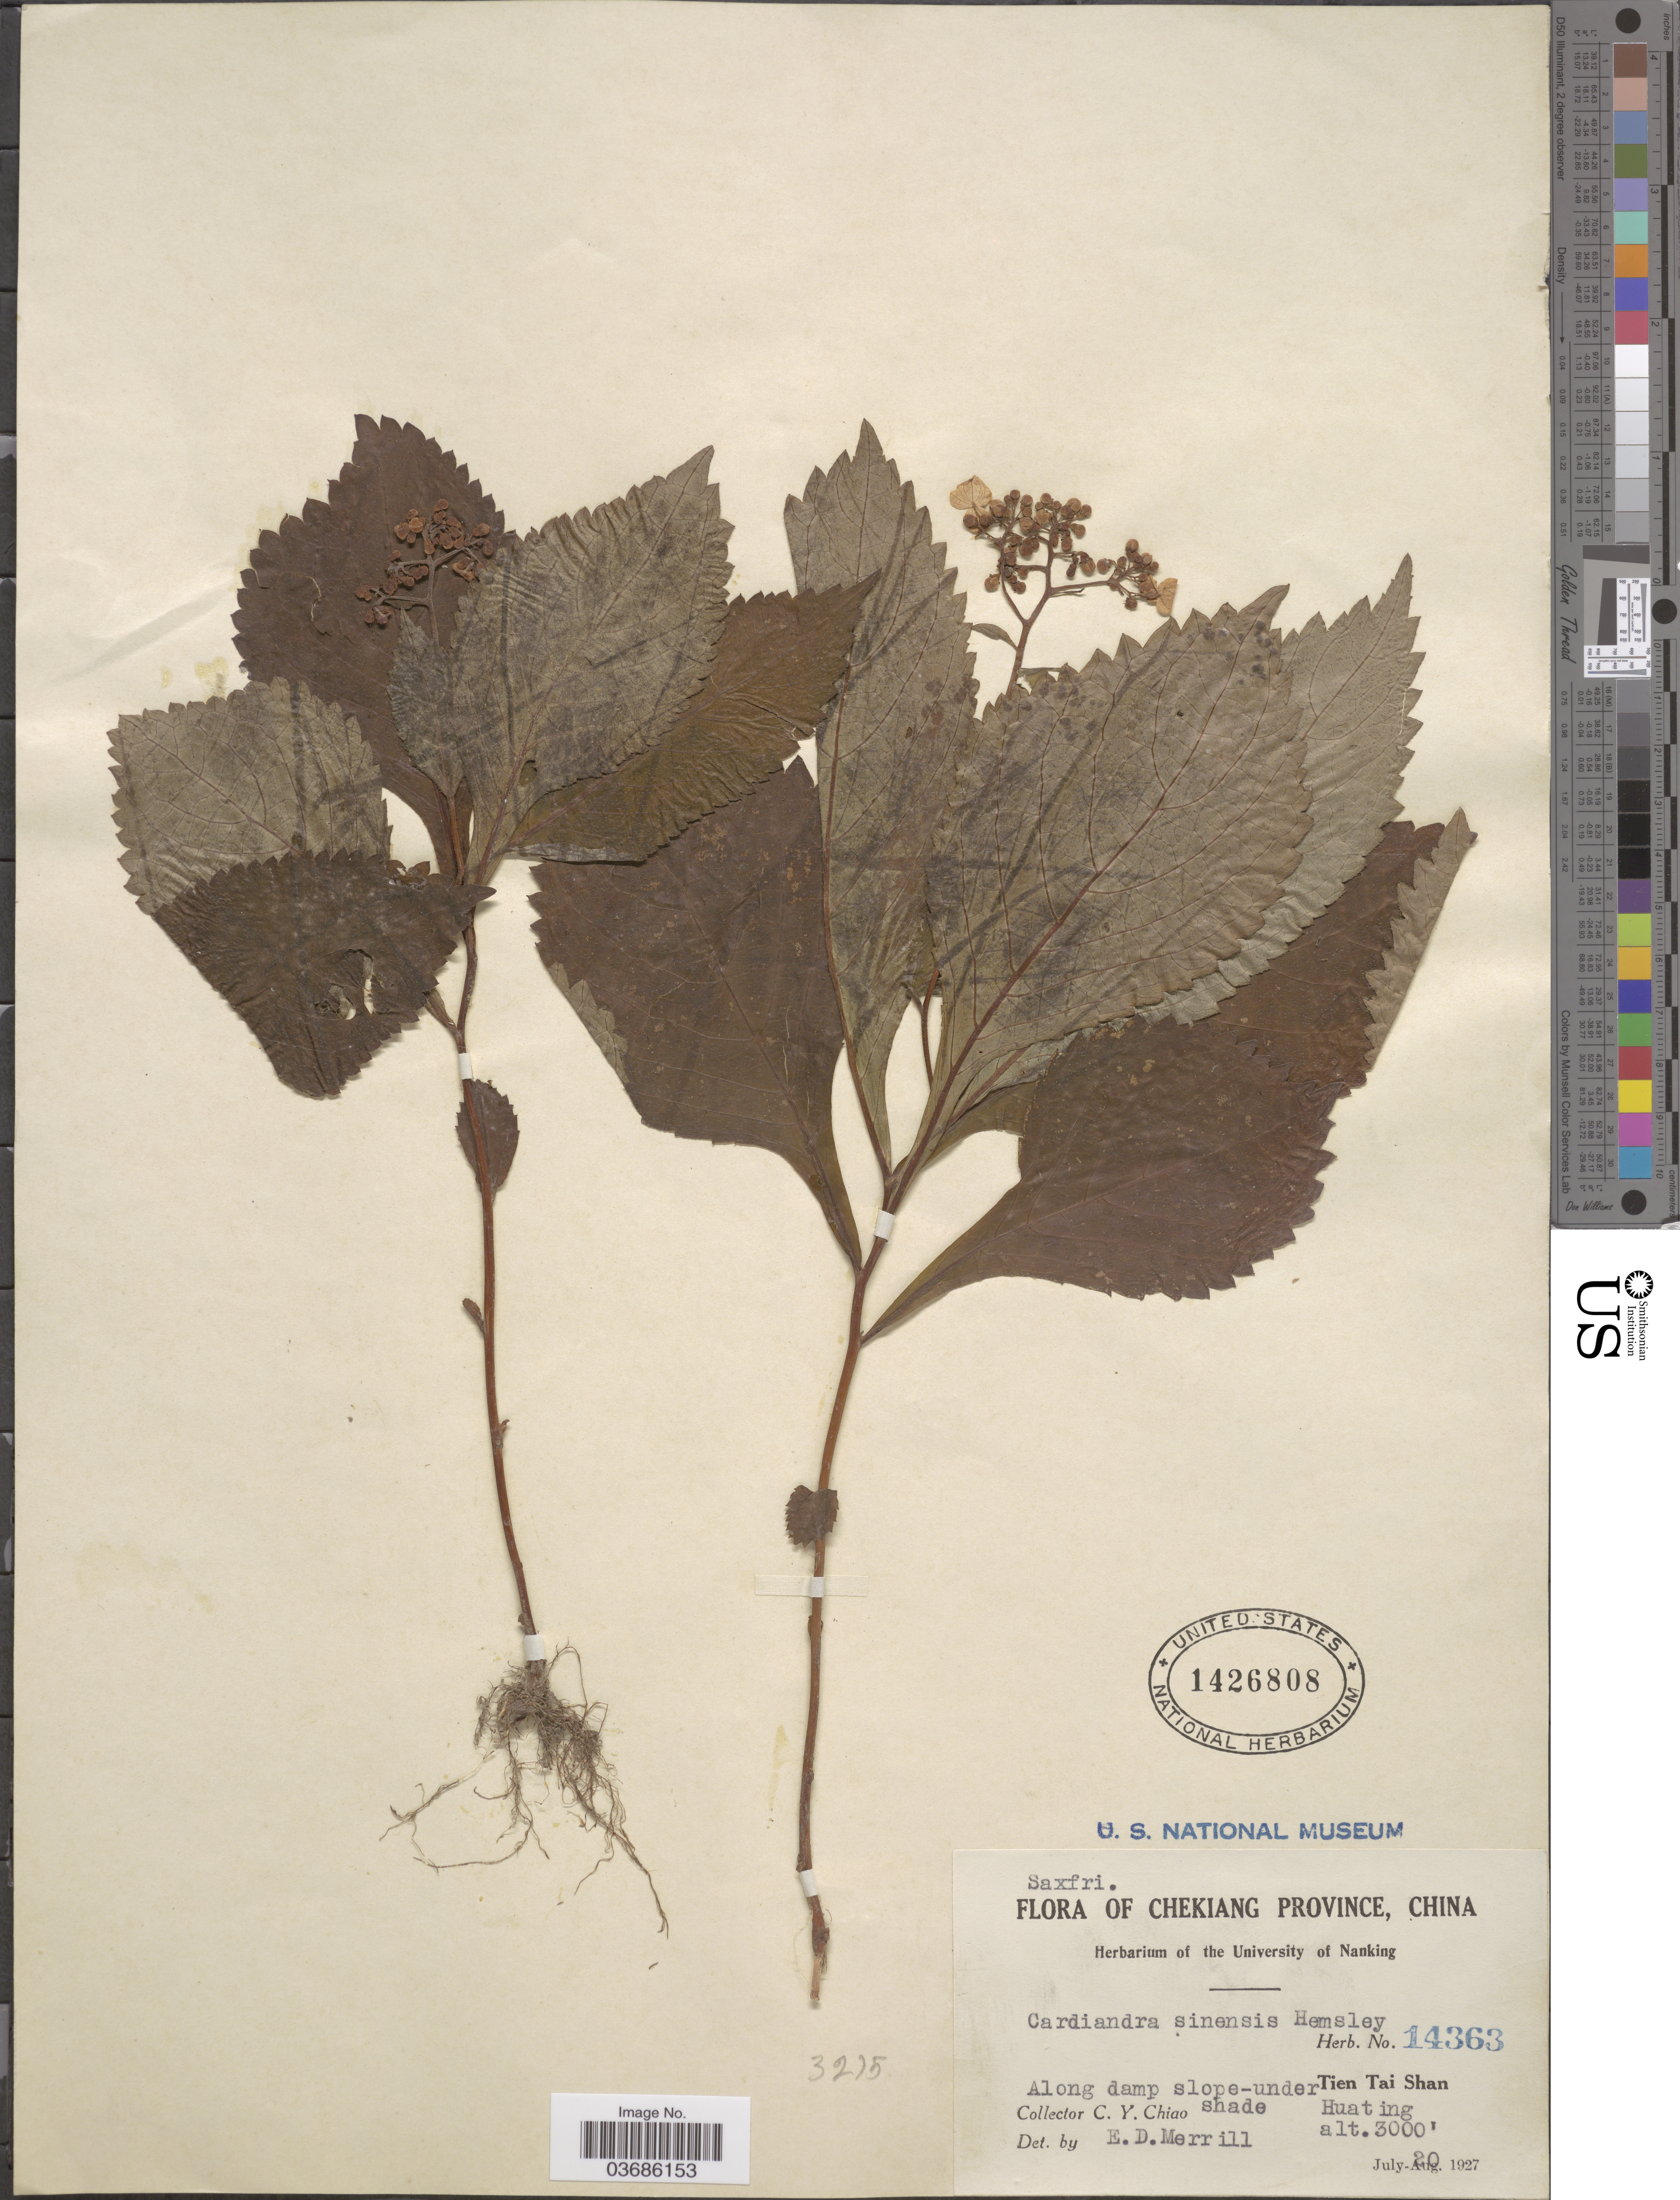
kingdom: Plantae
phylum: Tracheophyta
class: Magnoliopsida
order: Cornales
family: Hydrangeaceae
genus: Hydrangea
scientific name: Hydrangea moellendorffii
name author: Hance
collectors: C. Y. Chiao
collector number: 14363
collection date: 1927-08-20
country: China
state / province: Zhejiang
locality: Chekiang Province. Along damp slope-under shade. Tien Tai Shan. Huating.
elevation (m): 914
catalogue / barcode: US 1426808